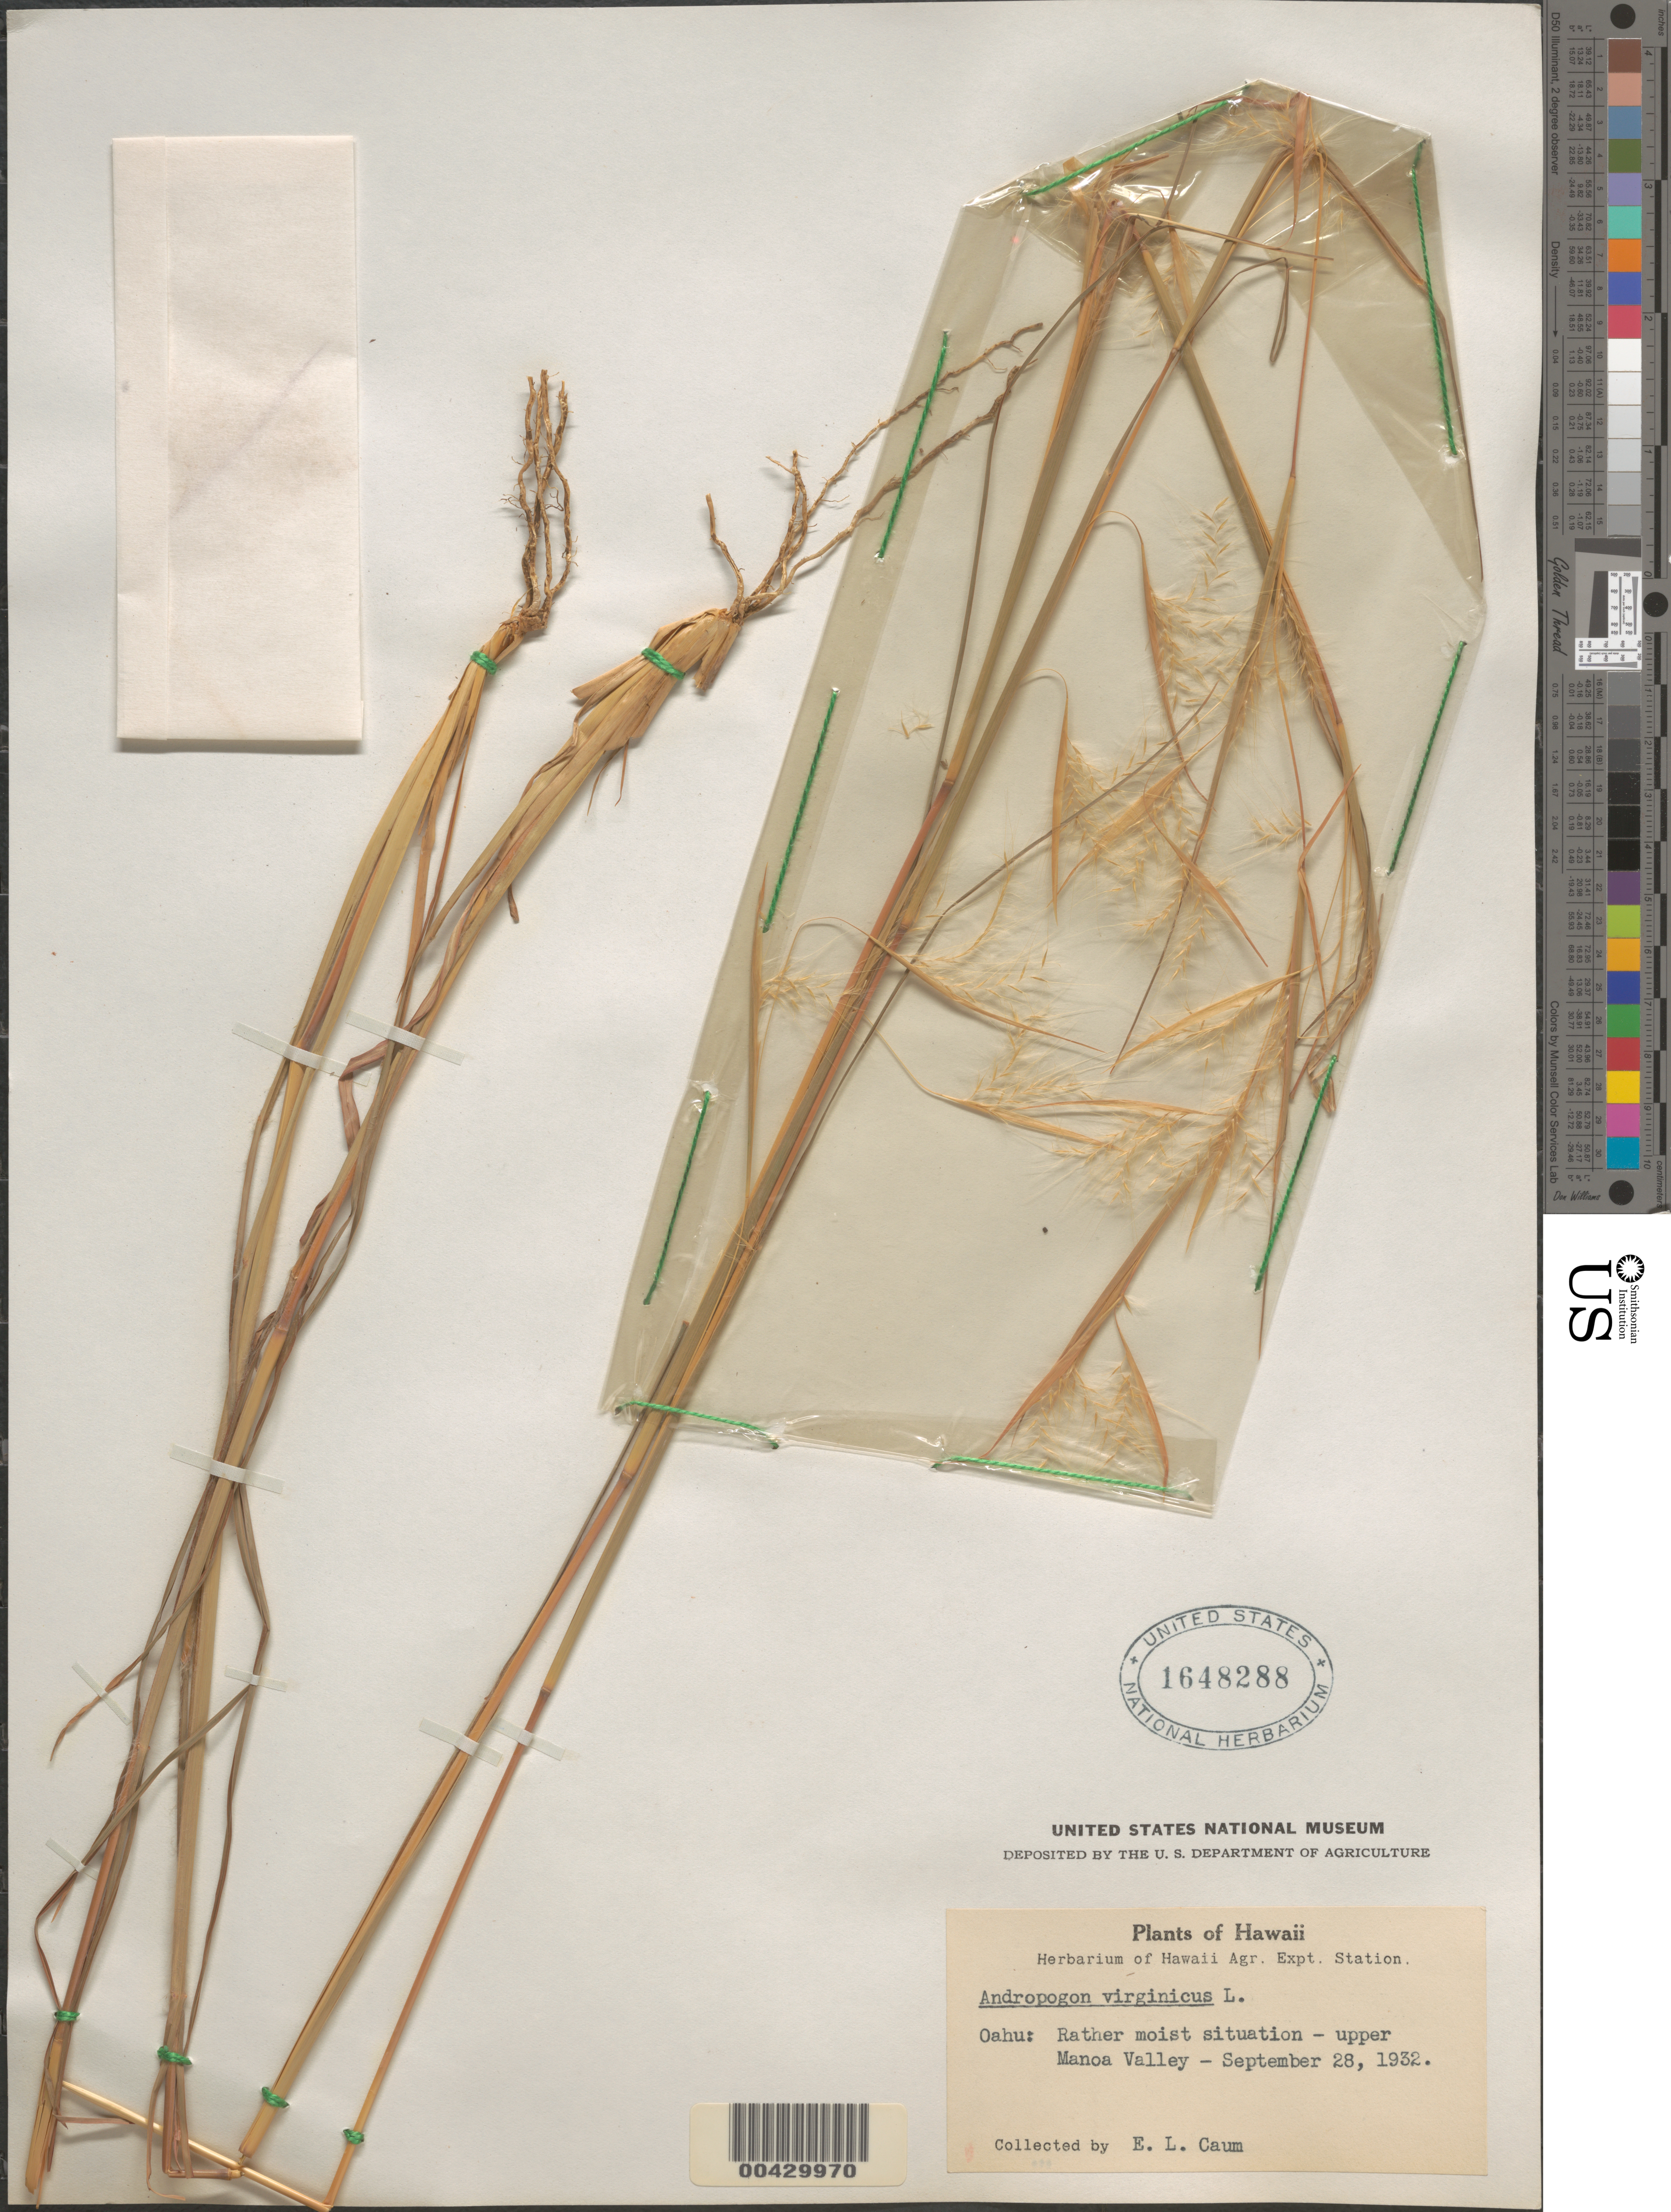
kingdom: Plantae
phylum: Tracheophyta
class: Liliopsida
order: Poales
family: Poaceae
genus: Andropogon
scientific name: Andropogon virginicus var. virginicus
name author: L.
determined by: Faccenda, K.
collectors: E. L. Caum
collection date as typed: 28 Sep 1932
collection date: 1932-09-28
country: United States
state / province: Hawaii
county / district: Honolulu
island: Oahu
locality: upper Manoa Valley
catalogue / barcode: US 1648288